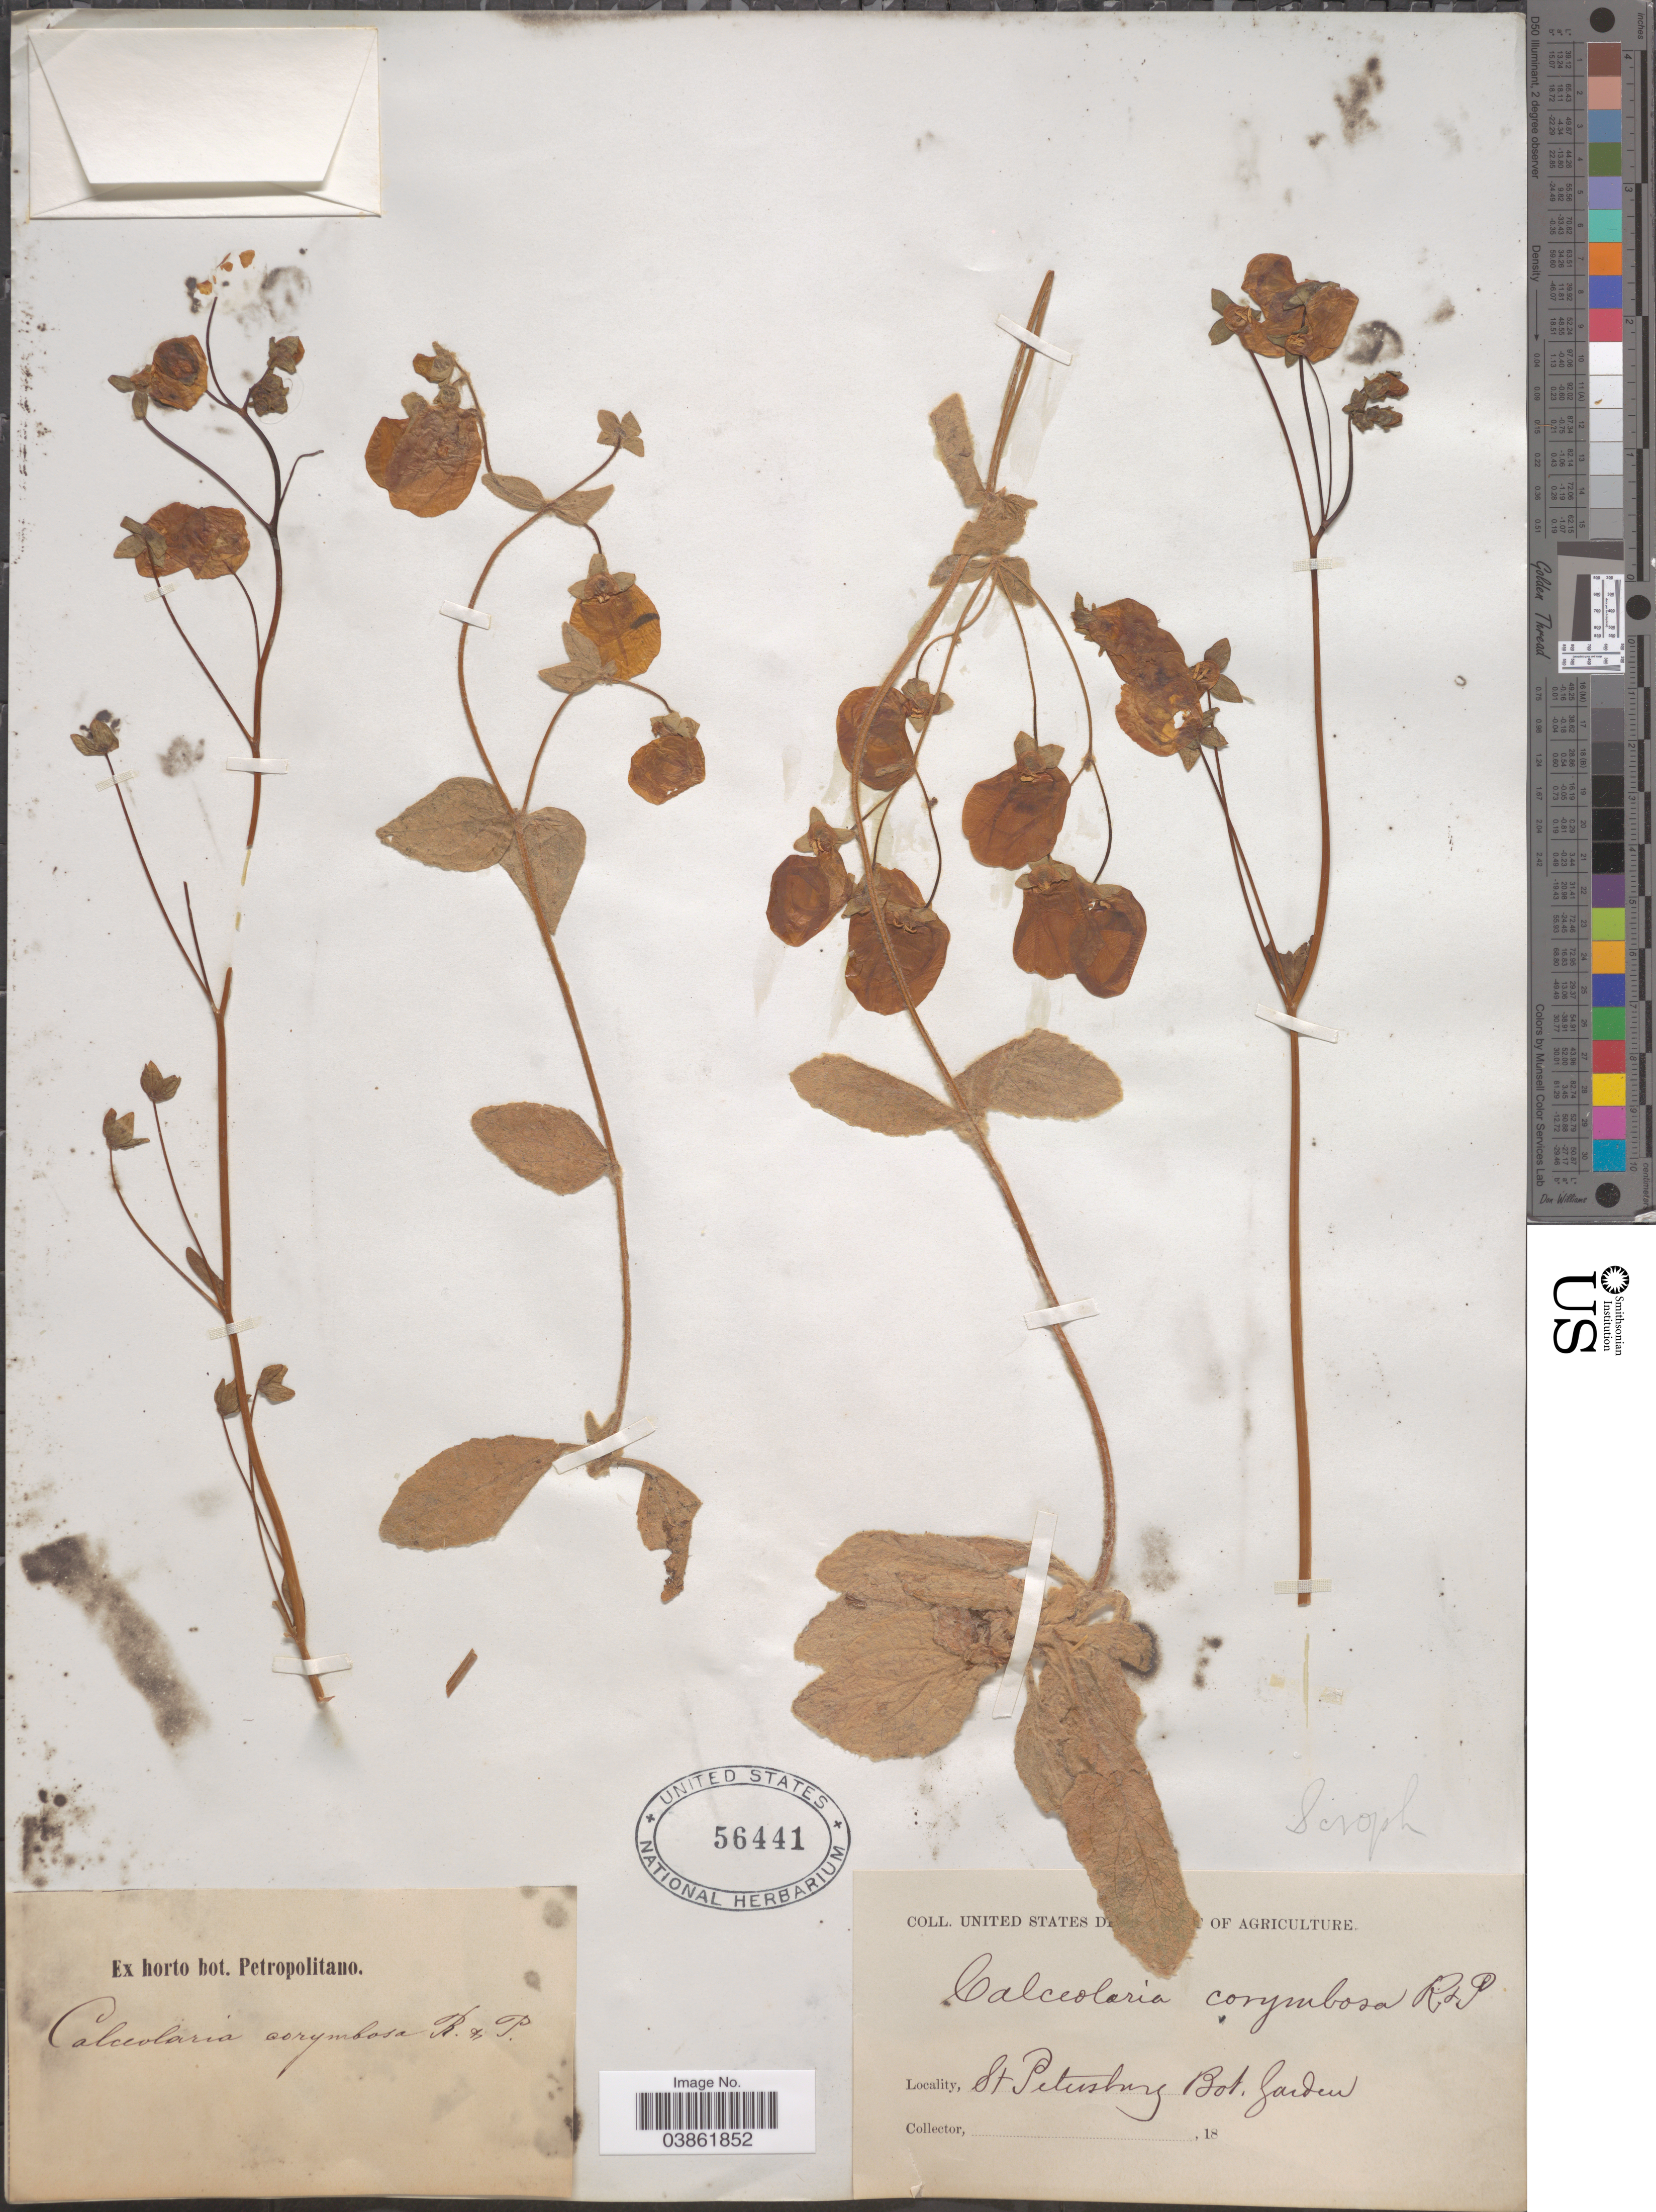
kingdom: Plantae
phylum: Tracheophyta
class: Magnoliopsida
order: Lamiales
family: Calceolariaceae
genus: Calceolaria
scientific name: Calceolaria corymbosa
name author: Ruiz & Pav.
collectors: ex Horto Bot. Petropolitano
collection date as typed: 18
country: Russian Federation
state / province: St. Petersburg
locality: St Petersburg Bot. Garden.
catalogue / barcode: US 56441